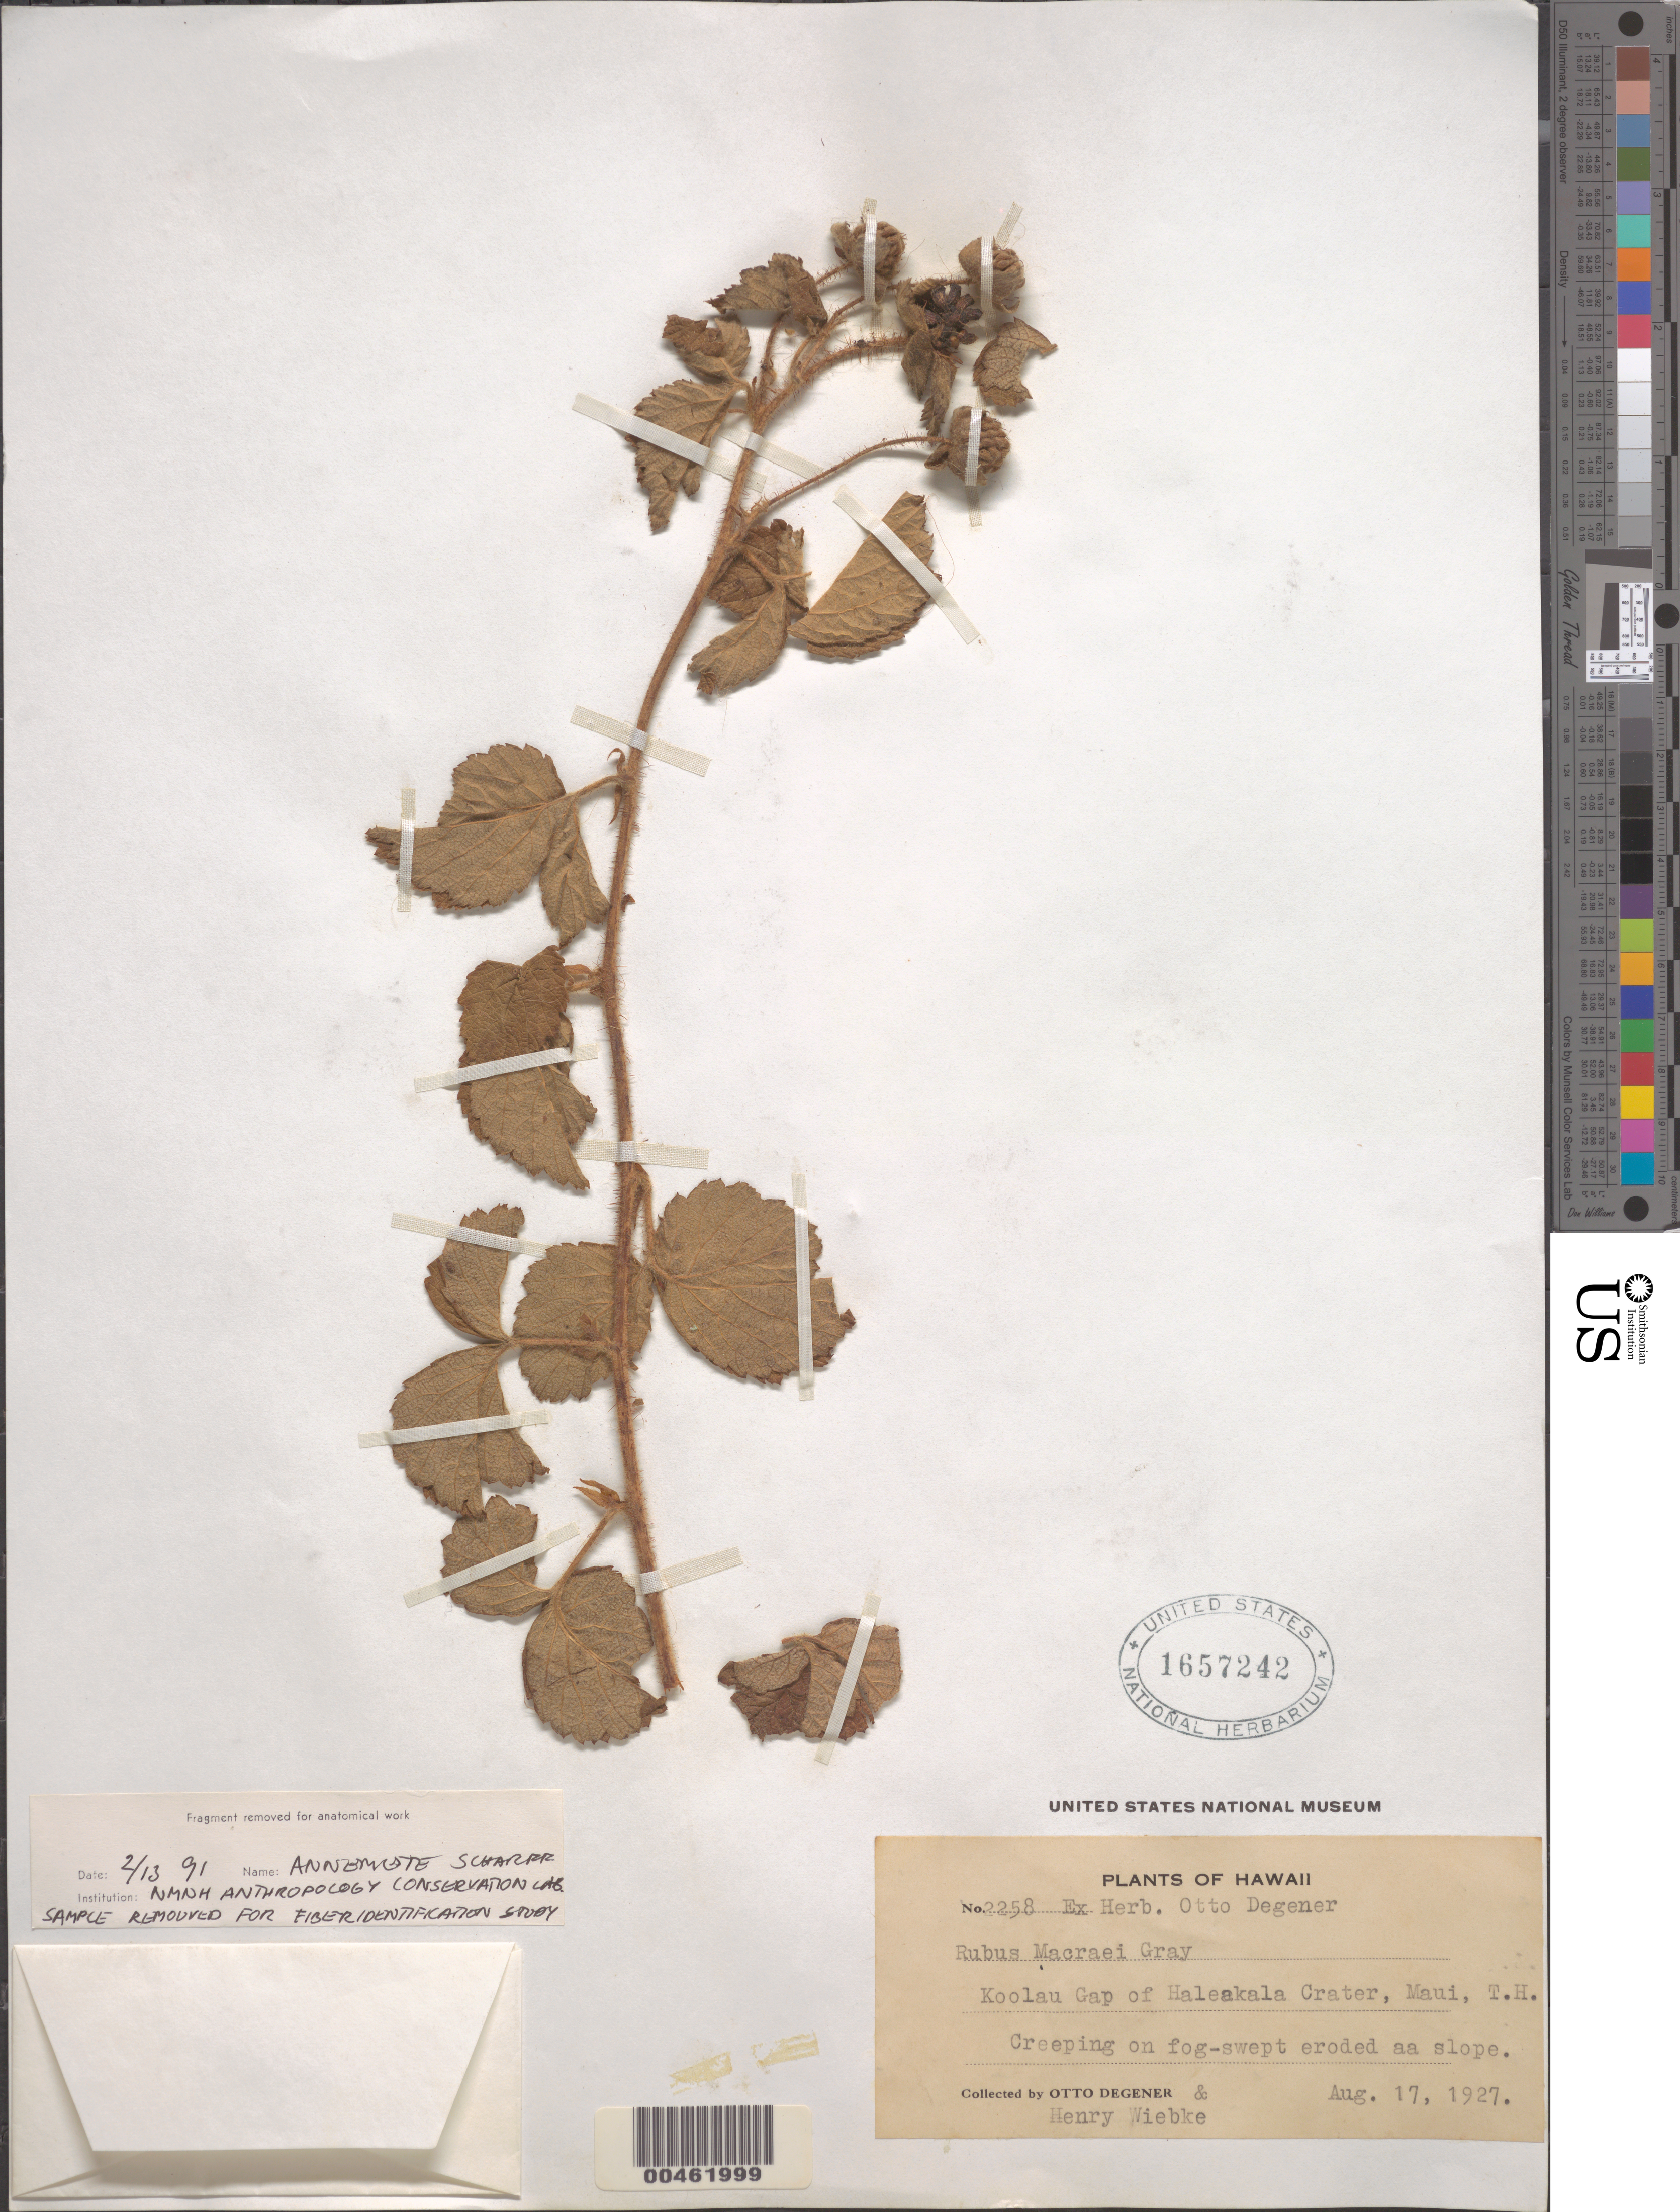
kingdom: Plantae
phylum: Tracheophyta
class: Magnoliopsida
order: Rosales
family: Rosaceae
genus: Rubus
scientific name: Rubus macraei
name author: A. Gray in Wilkes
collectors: O. Degener & H. Wiebke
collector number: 2258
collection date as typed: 17 Aug 1927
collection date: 1927-08-17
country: United States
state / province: Hawaii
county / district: Honolulu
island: Oahu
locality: Koolau Gap of Haleakala Crater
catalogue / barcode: US 1657242